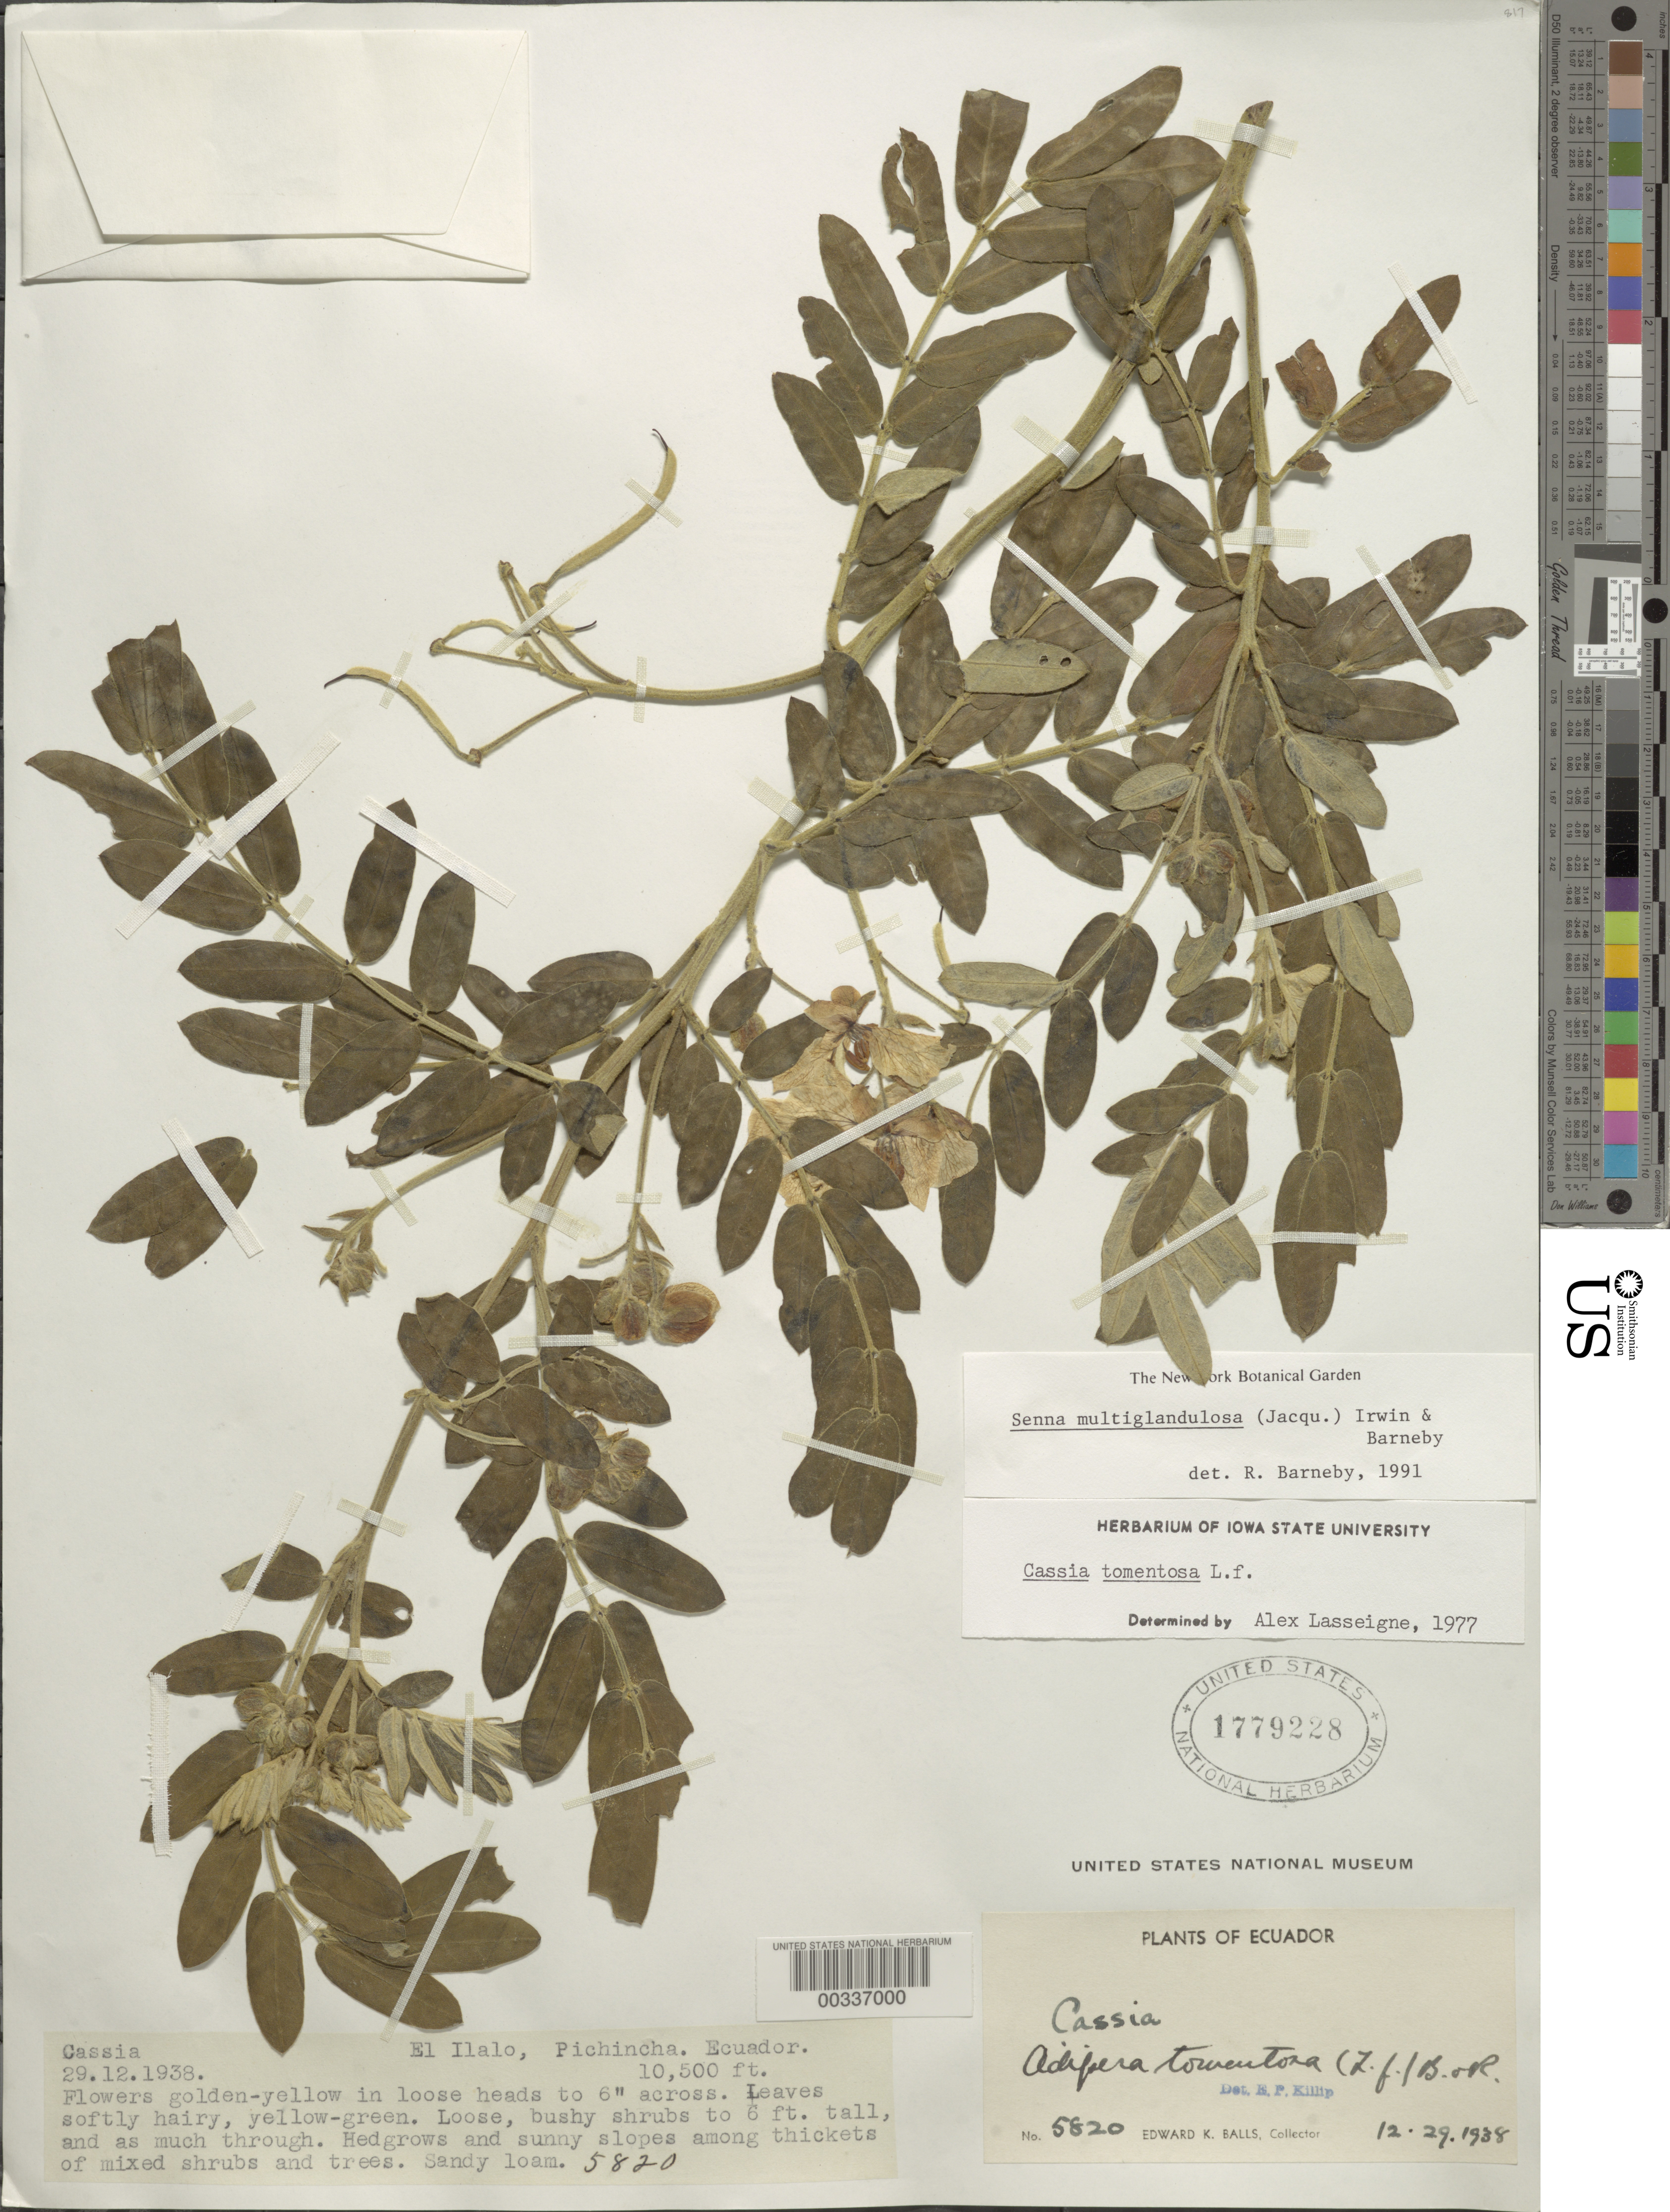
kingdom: Plantae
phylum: Tracheophyta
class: Magnoliopsida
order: Fabales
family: Fabaceae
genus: Senna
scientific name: Senna multiglandulosa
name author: (Jacq.) H.S. Irwin & Barneby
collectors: E. K. Balls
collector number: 5820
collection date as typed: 29 Dec 1938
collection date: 1938-12-29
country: Ecuador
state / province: Pichincha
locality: El ilalo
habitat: Hedgrows and sunny slopes among thickets; sandy loam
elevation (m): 3200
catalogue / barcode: US 1779228